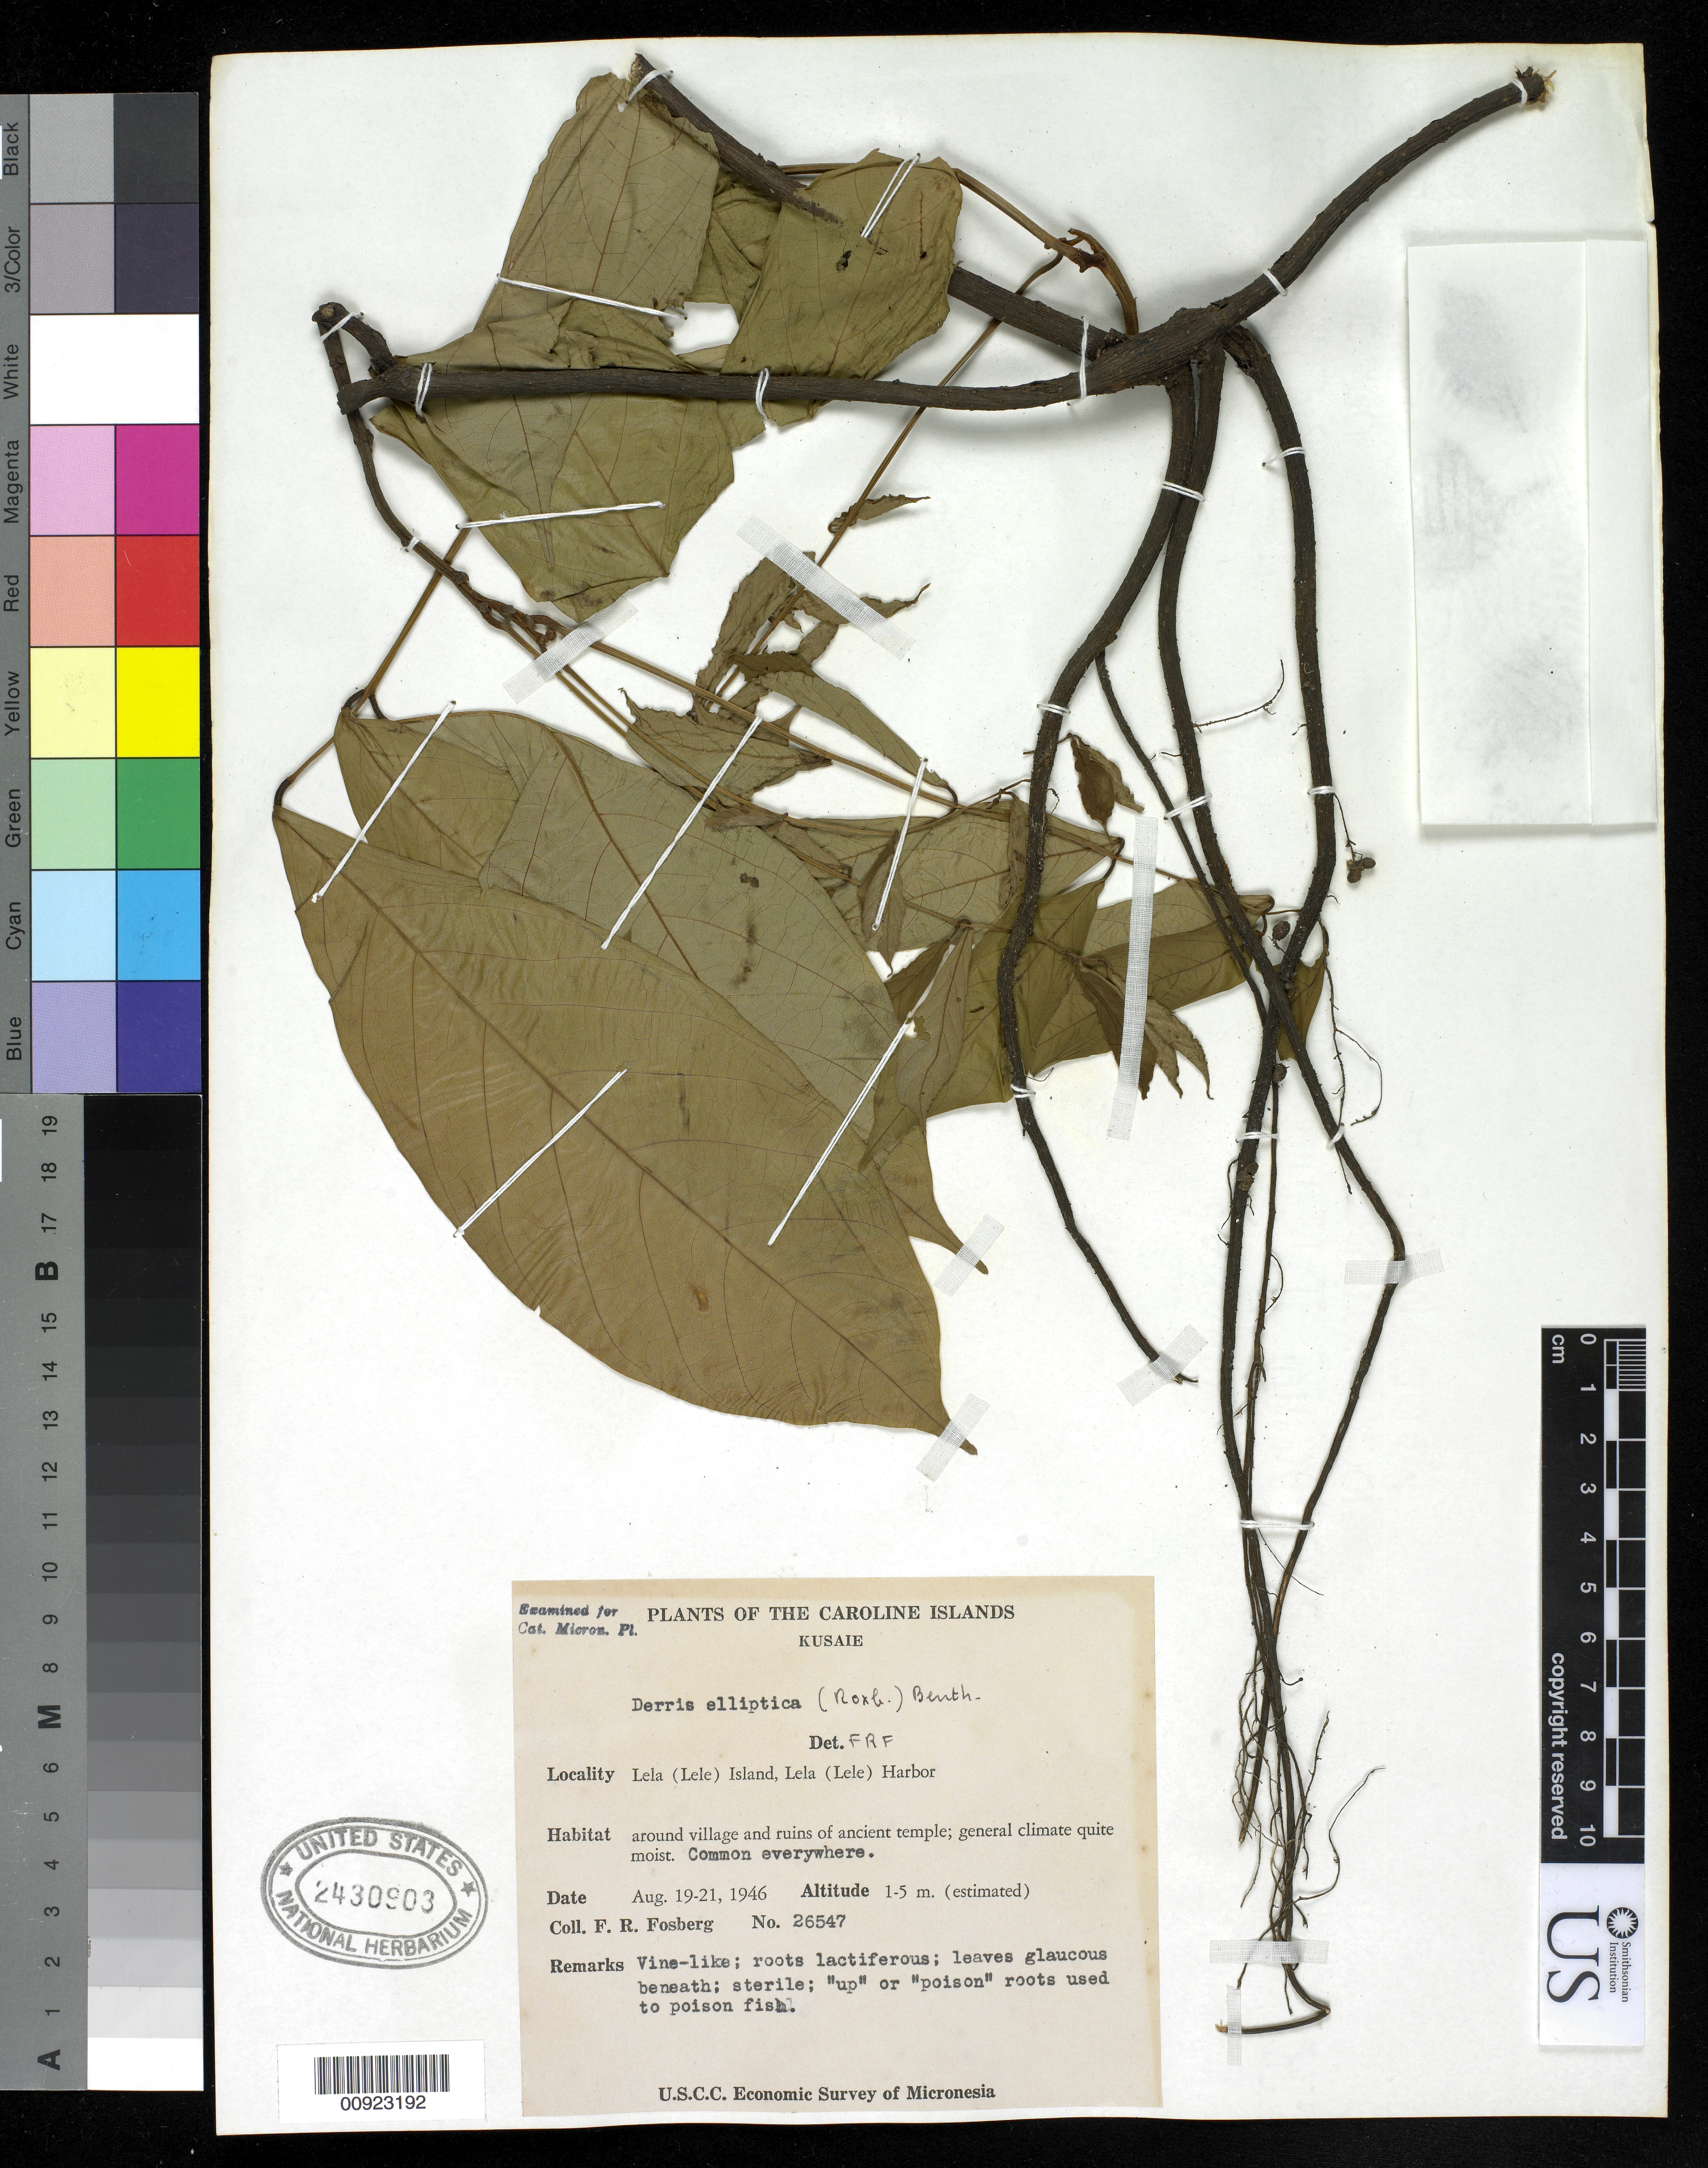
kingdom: Plantae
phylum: Tracheophyta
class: Magnoliopsida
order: Fabales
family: Fabaceae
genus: Derris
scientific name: Derris elliptica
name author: (Wall.) Benth.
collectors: F. R. Fosberg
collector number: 26547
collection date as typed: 19 Aug 1946 to 21 Aug 1946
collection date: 1946-08-19/1946-08-21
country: Micronesia, Federated States of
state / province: Kosrae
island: Kosrae [Kusaie]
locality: Lelu (Lele) Harbor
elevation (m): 1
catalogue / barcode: US 2430903